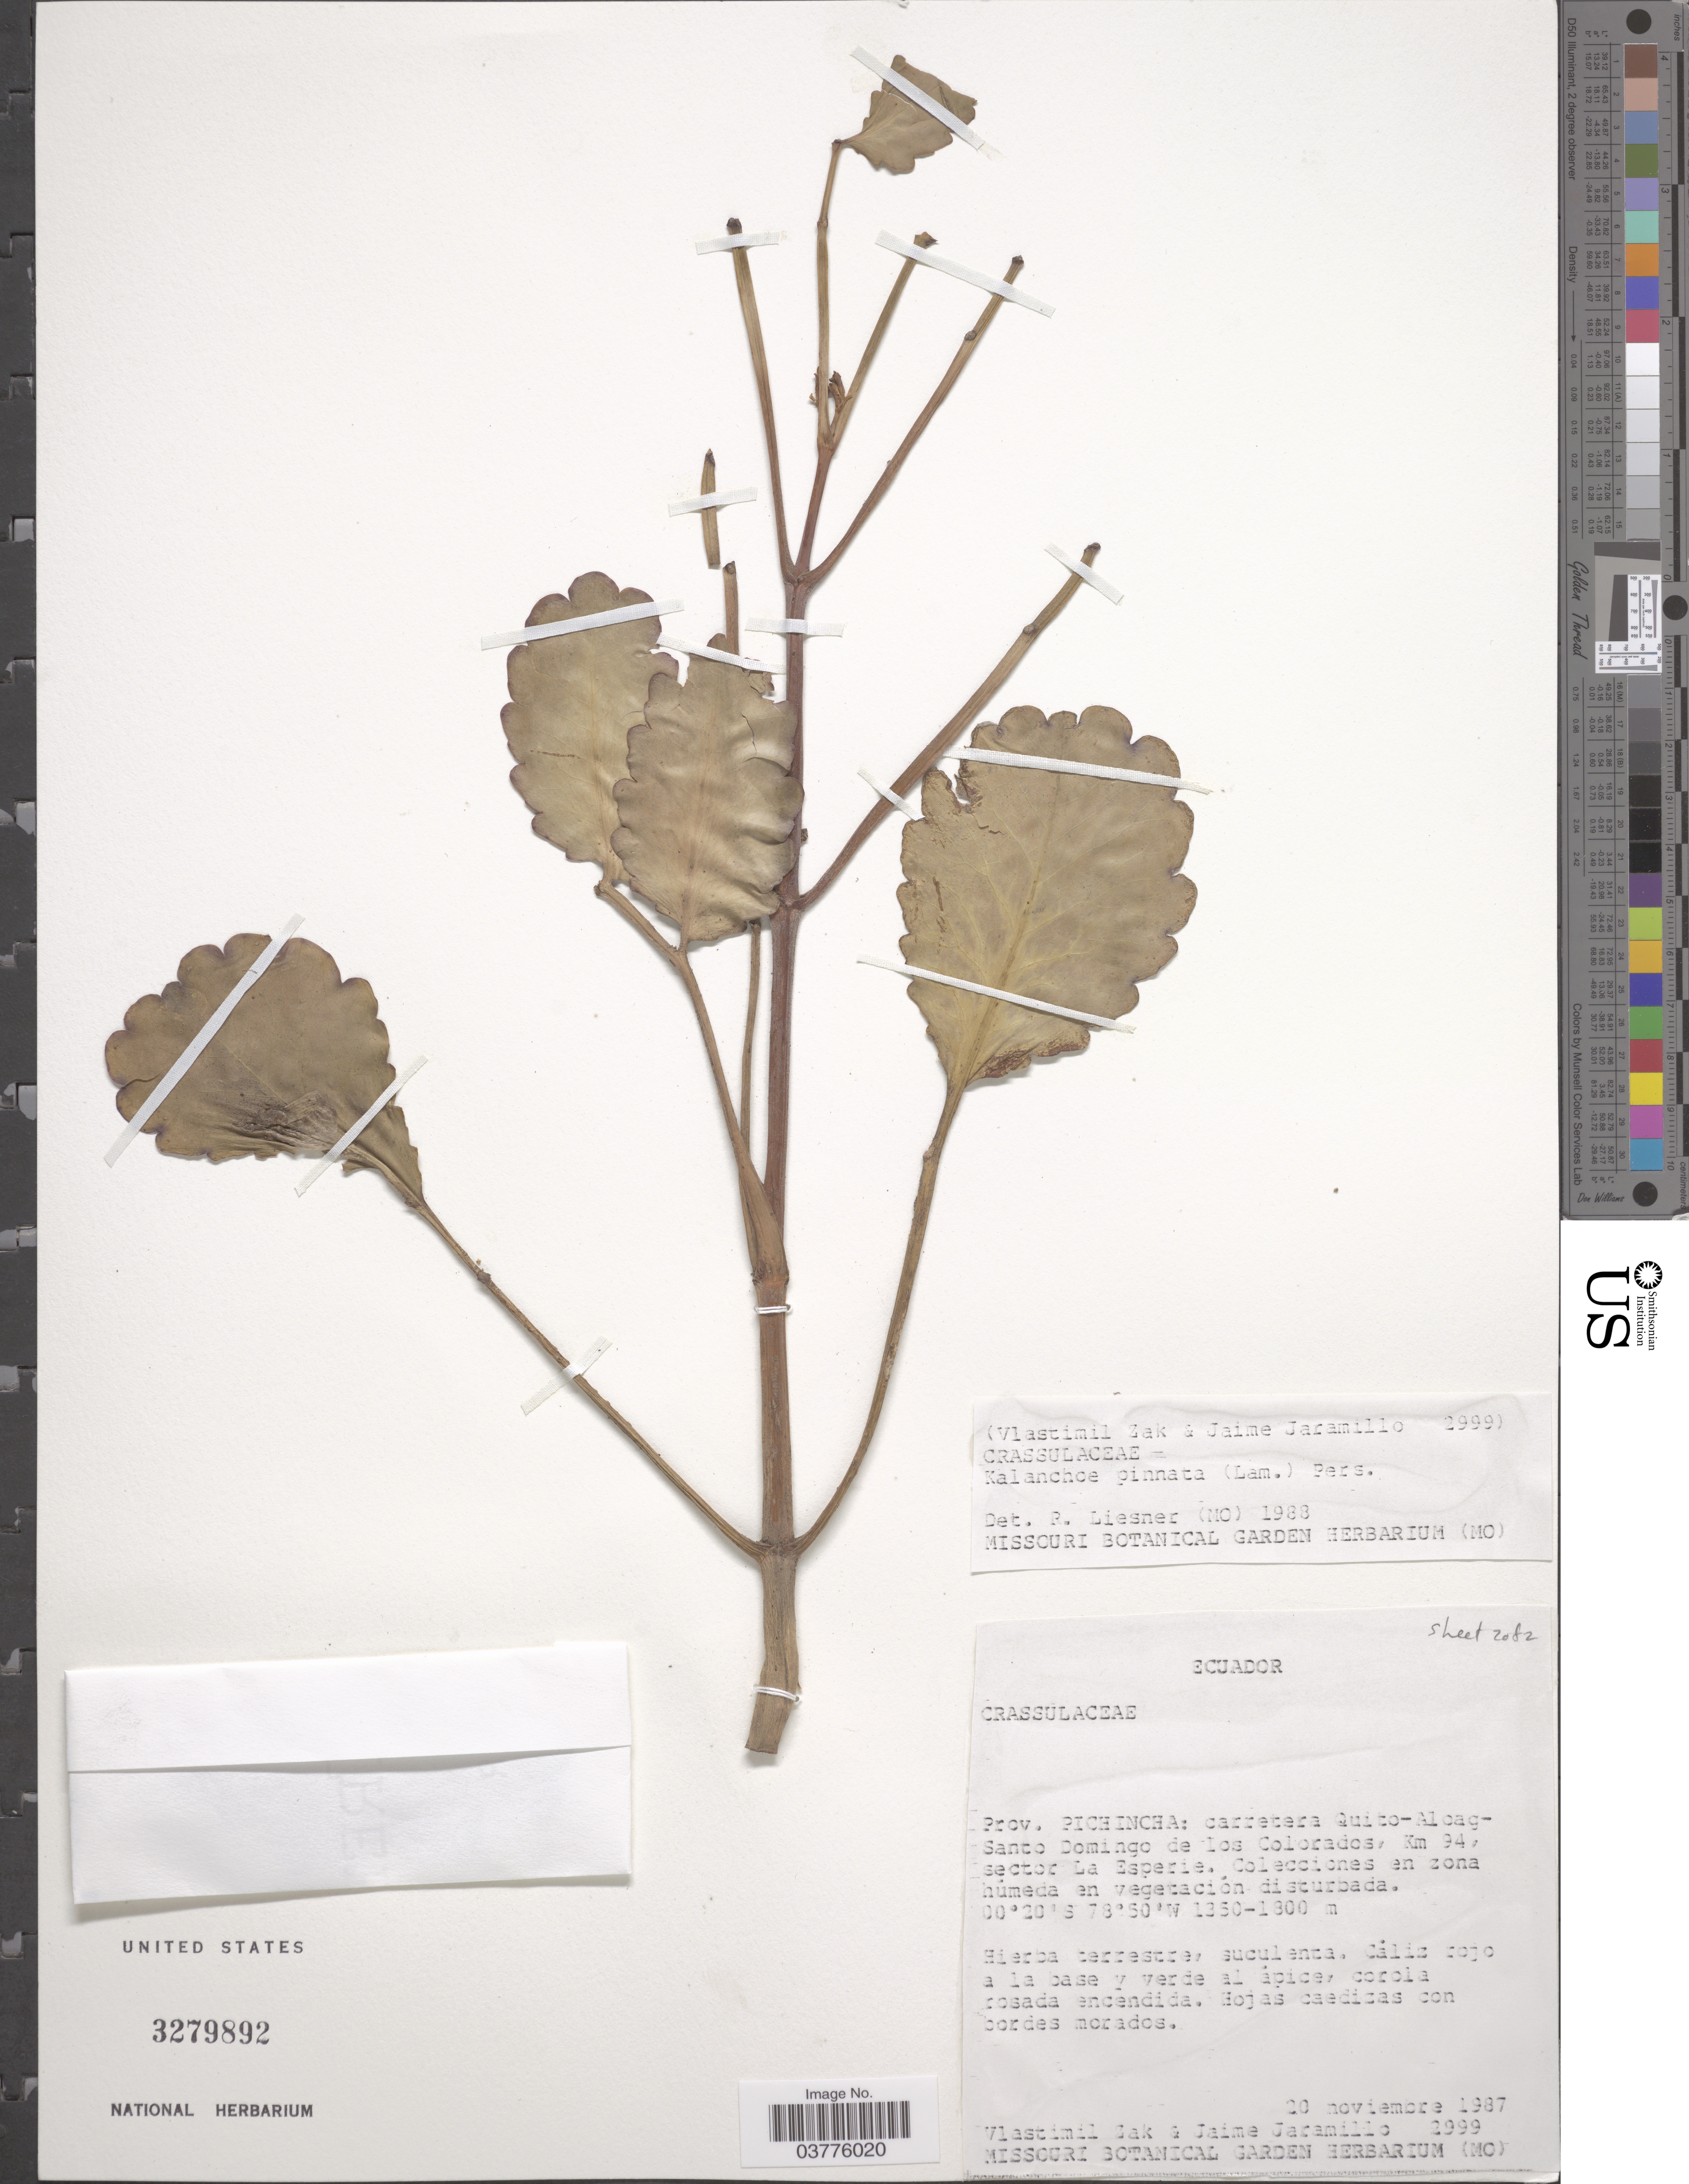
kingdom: Plantae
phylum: Tracheophyta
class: Magnoliopsida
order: Saxifragales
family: Crassulaceae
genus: Bryophyllum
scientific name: Bryophyllum pinnatum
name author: (Lam.) Oken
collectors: V. Zak & J. Jaramillo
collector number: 2999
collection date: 1987-11-20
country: Ecuador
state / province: Pichincha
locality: Carretera Quito-Aloag-Santo Domingo de los Colorados, Km 94, sector La Esperie.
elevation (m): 1350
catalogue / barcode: US 3279892